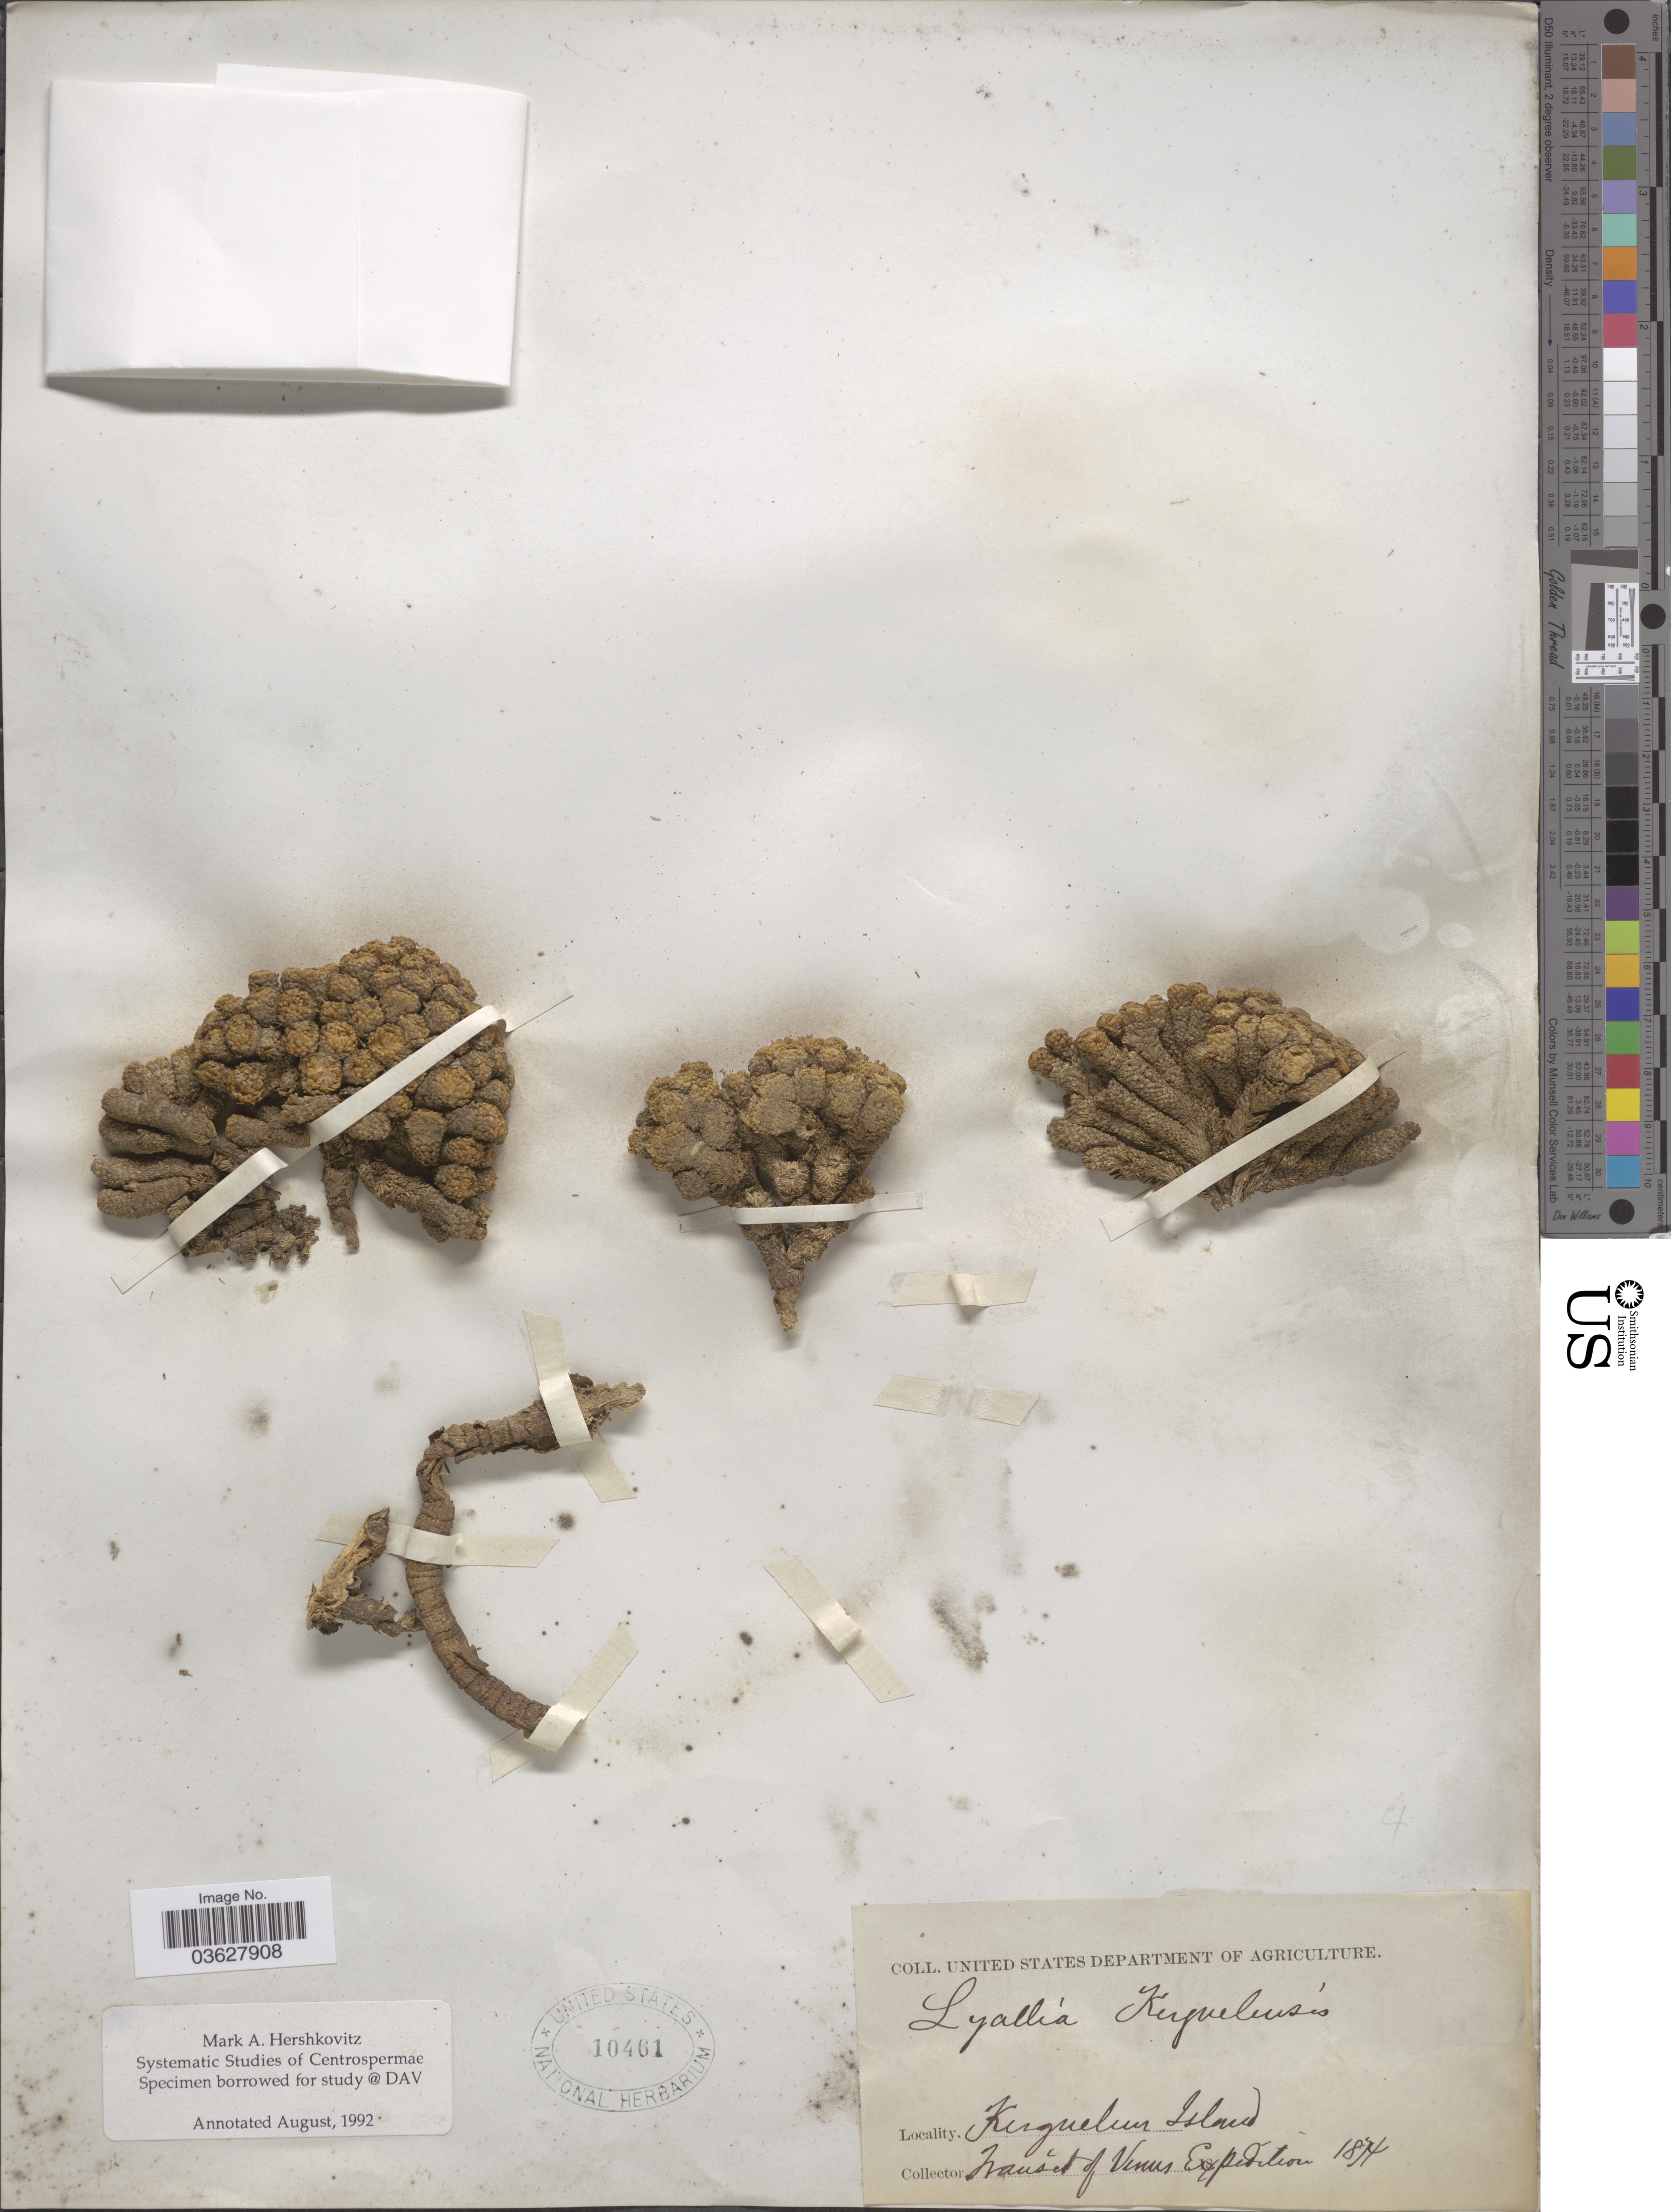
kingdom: Plantae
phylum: Tracheophyta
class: Magnoliopsida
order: Caryophyllales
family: Montiaceae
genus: Lyallia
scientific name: Lyallia sp.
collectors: Transit of Venus Expdt.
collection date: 1874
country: French Southern Territories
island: Kerguelen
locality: Kerguelens Island.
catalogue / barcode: US 10461